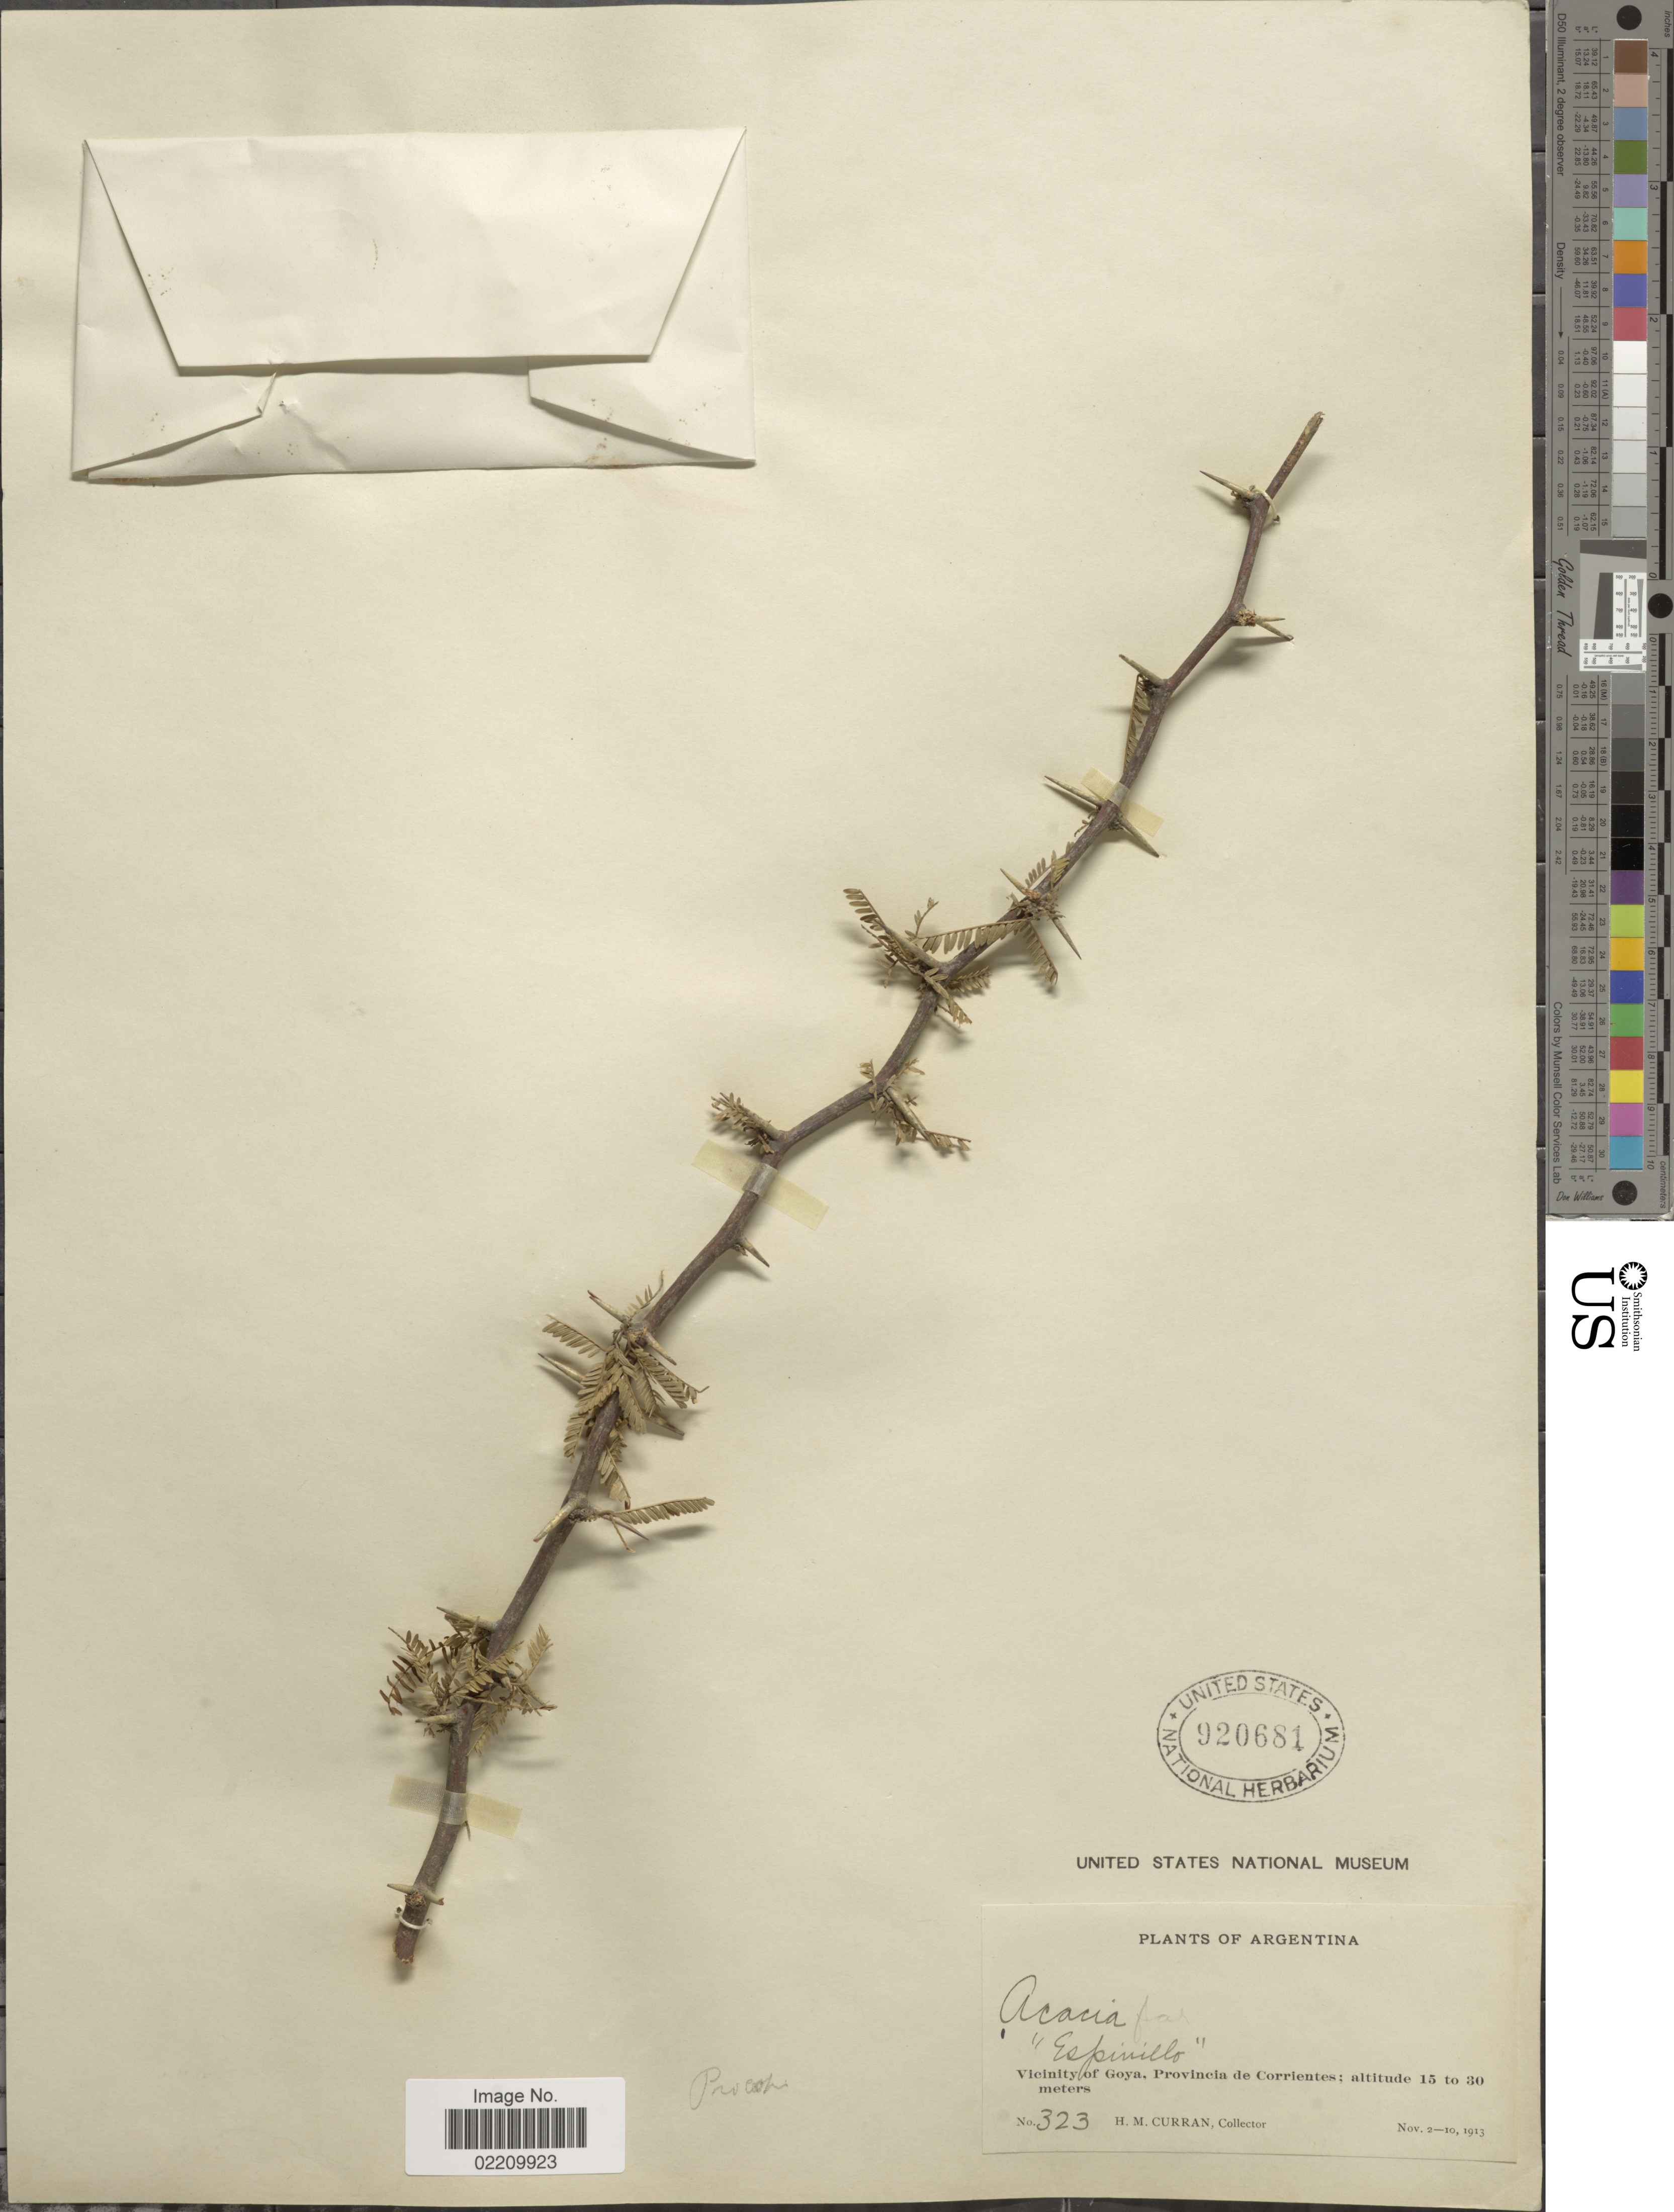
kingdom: Plantae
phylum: Tracheophyta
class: Magnoliopsida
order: Fabales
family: Fabaceae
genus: Neltuma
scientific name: Neltuma sp.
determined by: Strong, Mark T., (BOT), Smithsonian Institution - National Museum of Natural History (UNITED STATES)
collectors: H. M. Curran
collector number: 323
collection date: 1913-11-02/1913-11-10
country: Argentina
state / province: Corrientes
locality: Vicinity of Goya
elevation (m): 15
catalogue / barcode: US 920681